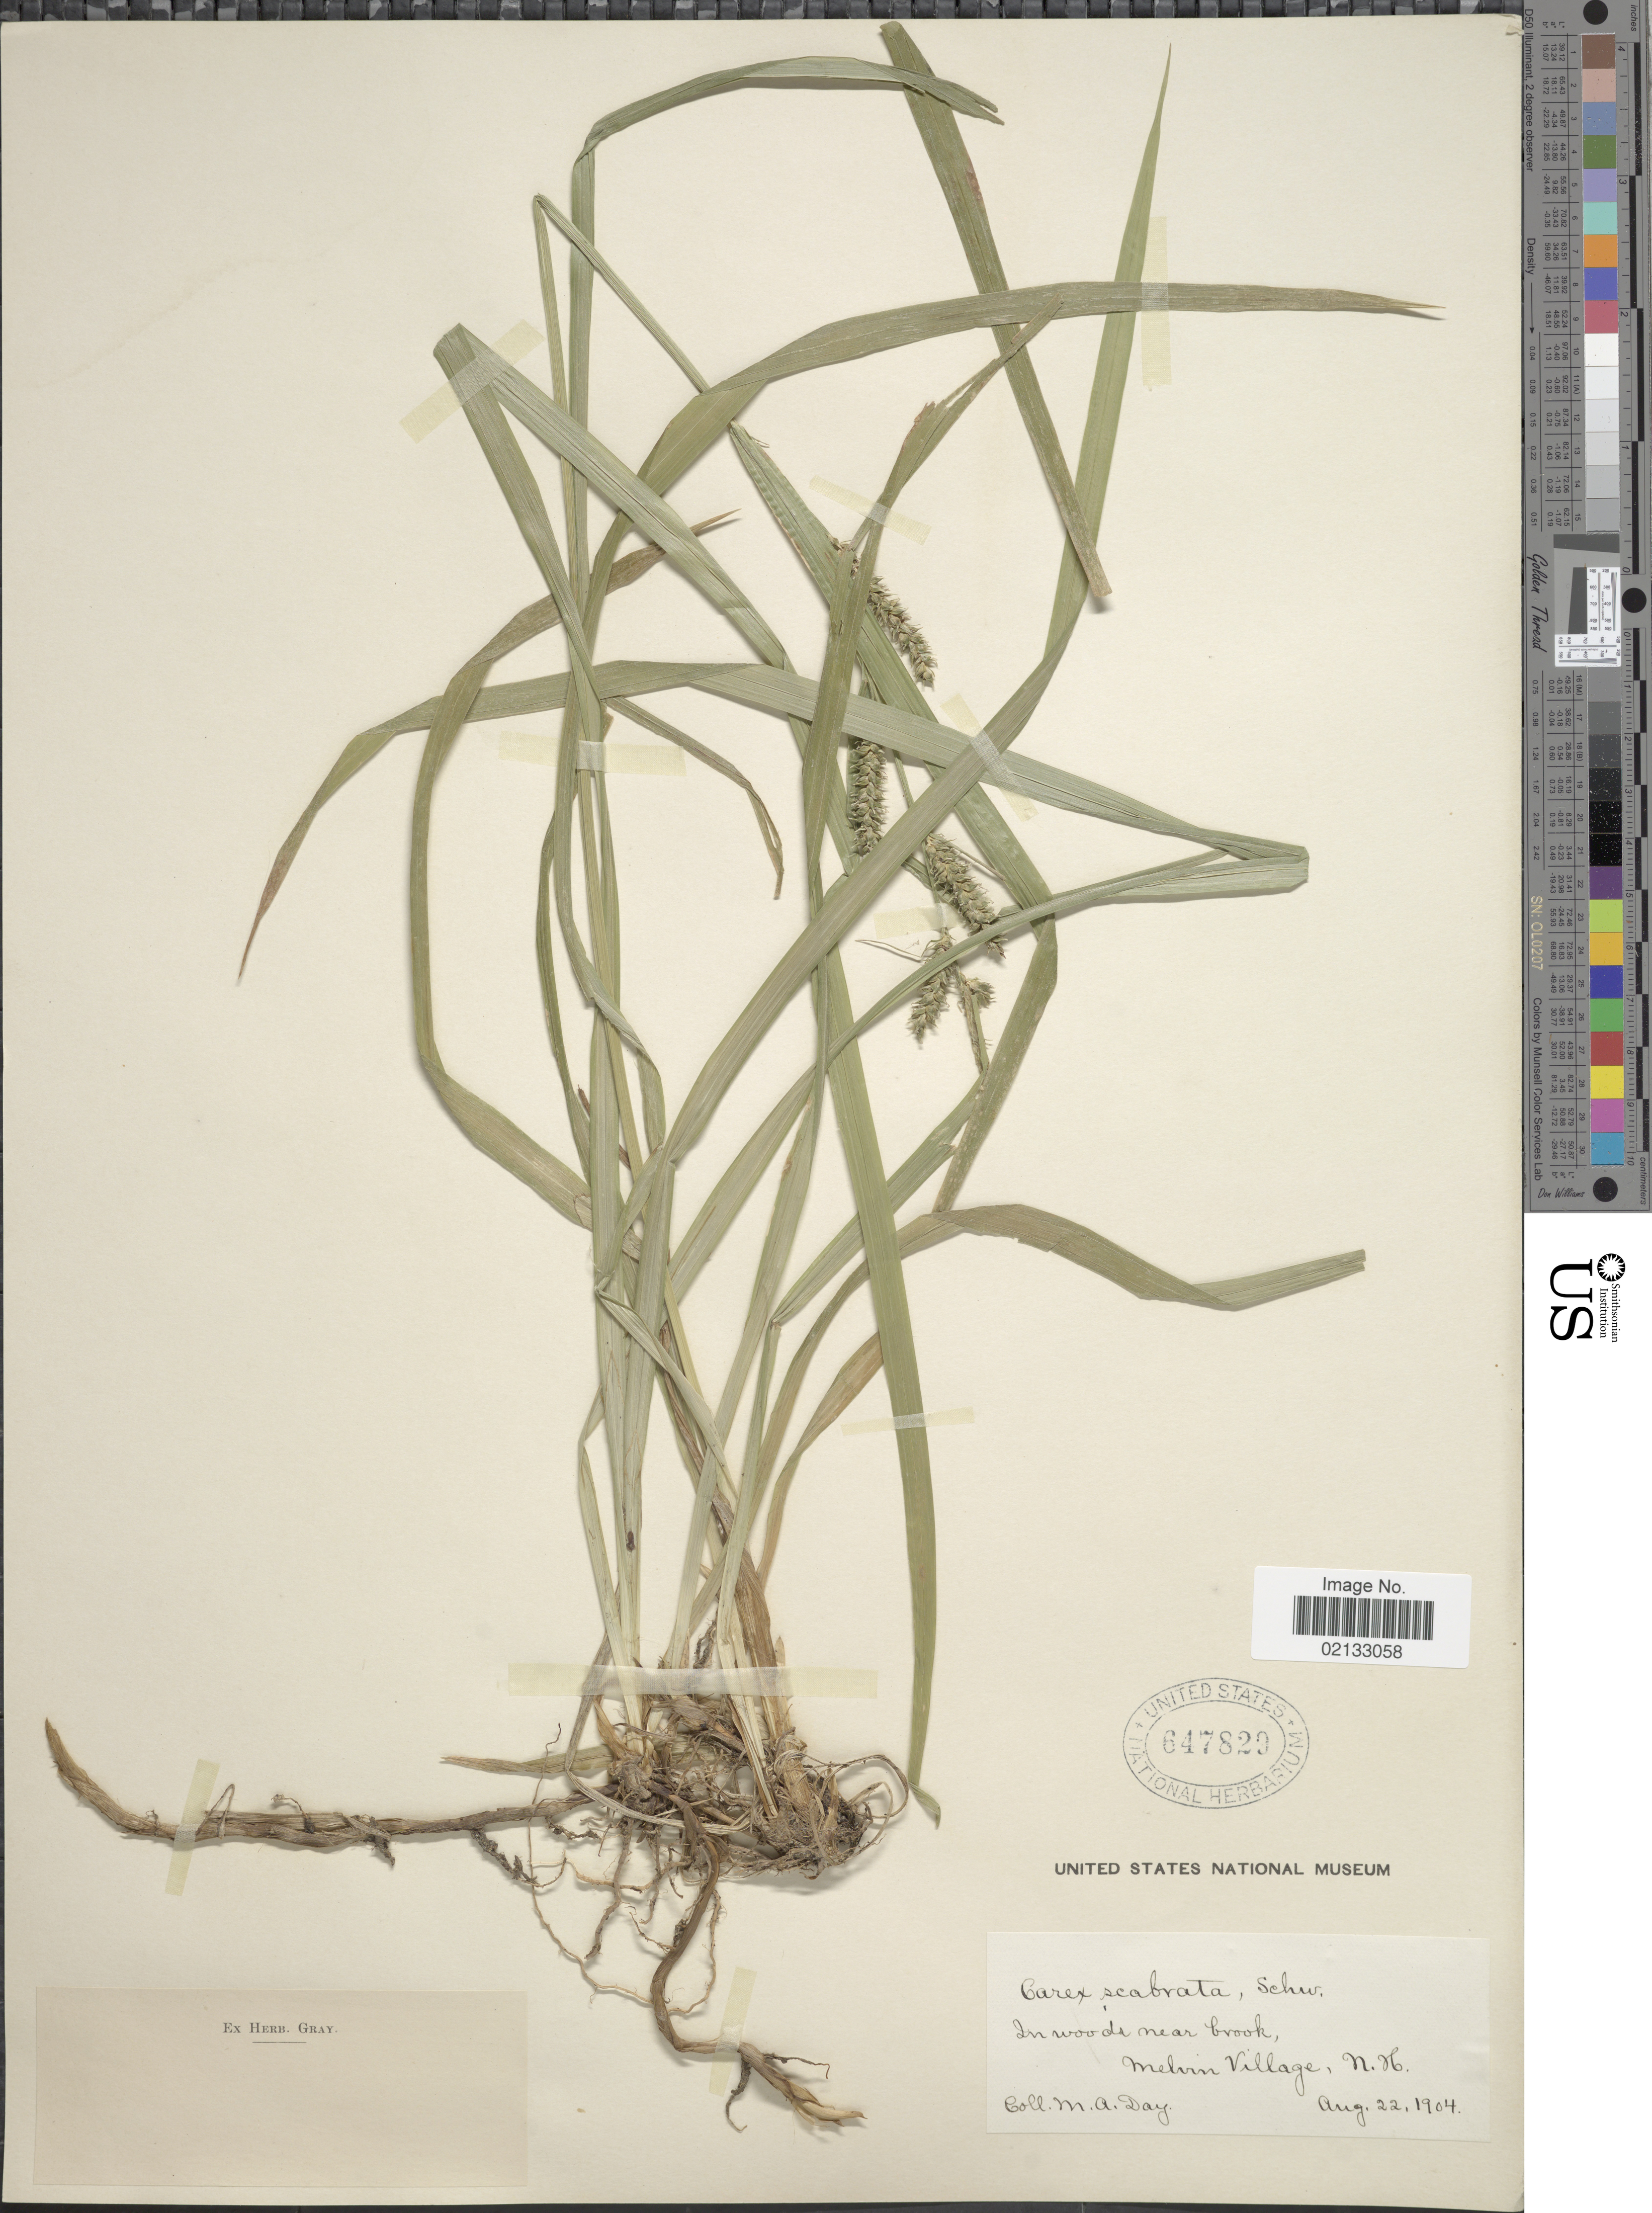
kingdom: Plantae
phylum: Tracheophyta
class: Liliopsida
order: Poales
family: Cyperaceae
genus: Carex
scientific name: Carex scabrata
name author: Schwein.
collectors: M. Day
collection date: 1904-08-22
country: United States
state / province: New Hampshire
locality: In woods near brook, Melvin Village, N. H.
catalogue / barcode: US 647820